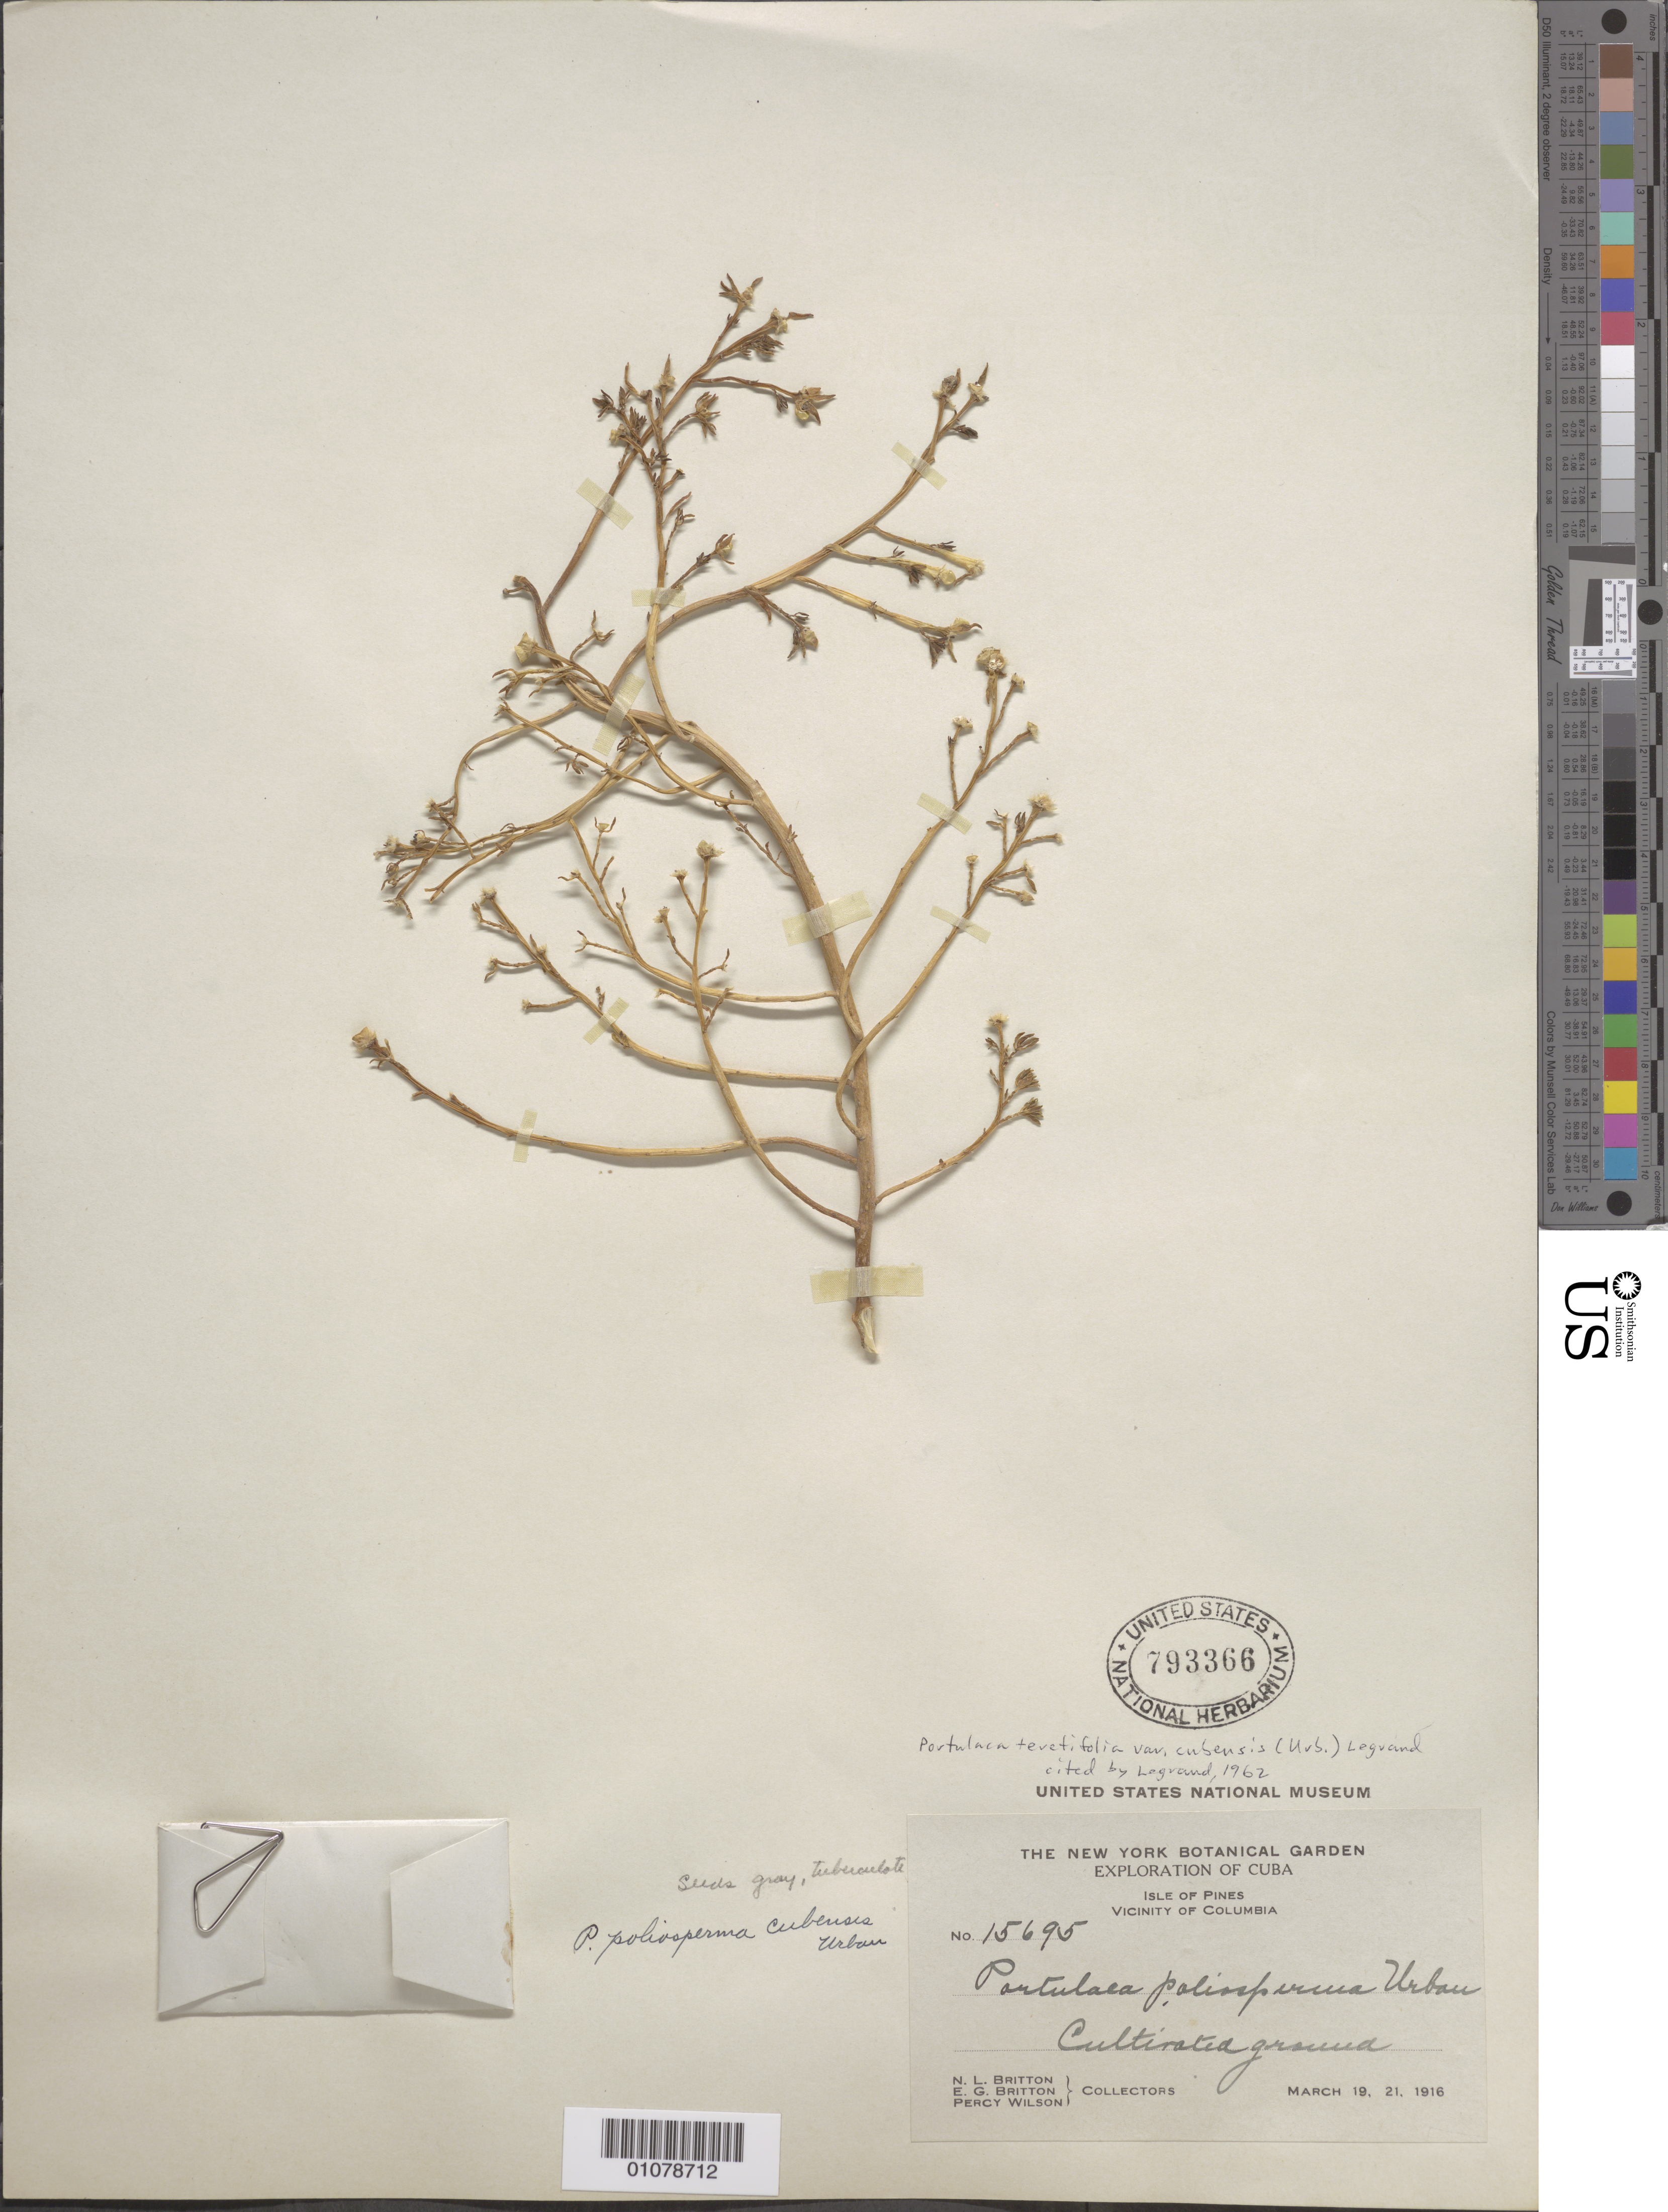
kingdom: Plantae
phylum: Tracheophyta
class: Magnoliopsida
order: Caryophyllales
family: Portulacaceae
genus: Portulaca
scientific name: Portulaca teretifolia subsp. cubensis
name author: (Urb.) M.D. Ortega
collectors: N. Britton, E. G. Britton & P. Wilson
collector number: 15695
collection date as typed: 19 Mar 1916 and 21 Mar 1916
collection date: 1916-03-19,1916-03-21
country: Cuba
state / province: Isla de La Juventud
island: Isla de la Juventud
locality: Isle of Pines, vicinity of Columbia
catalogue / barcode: US 793366